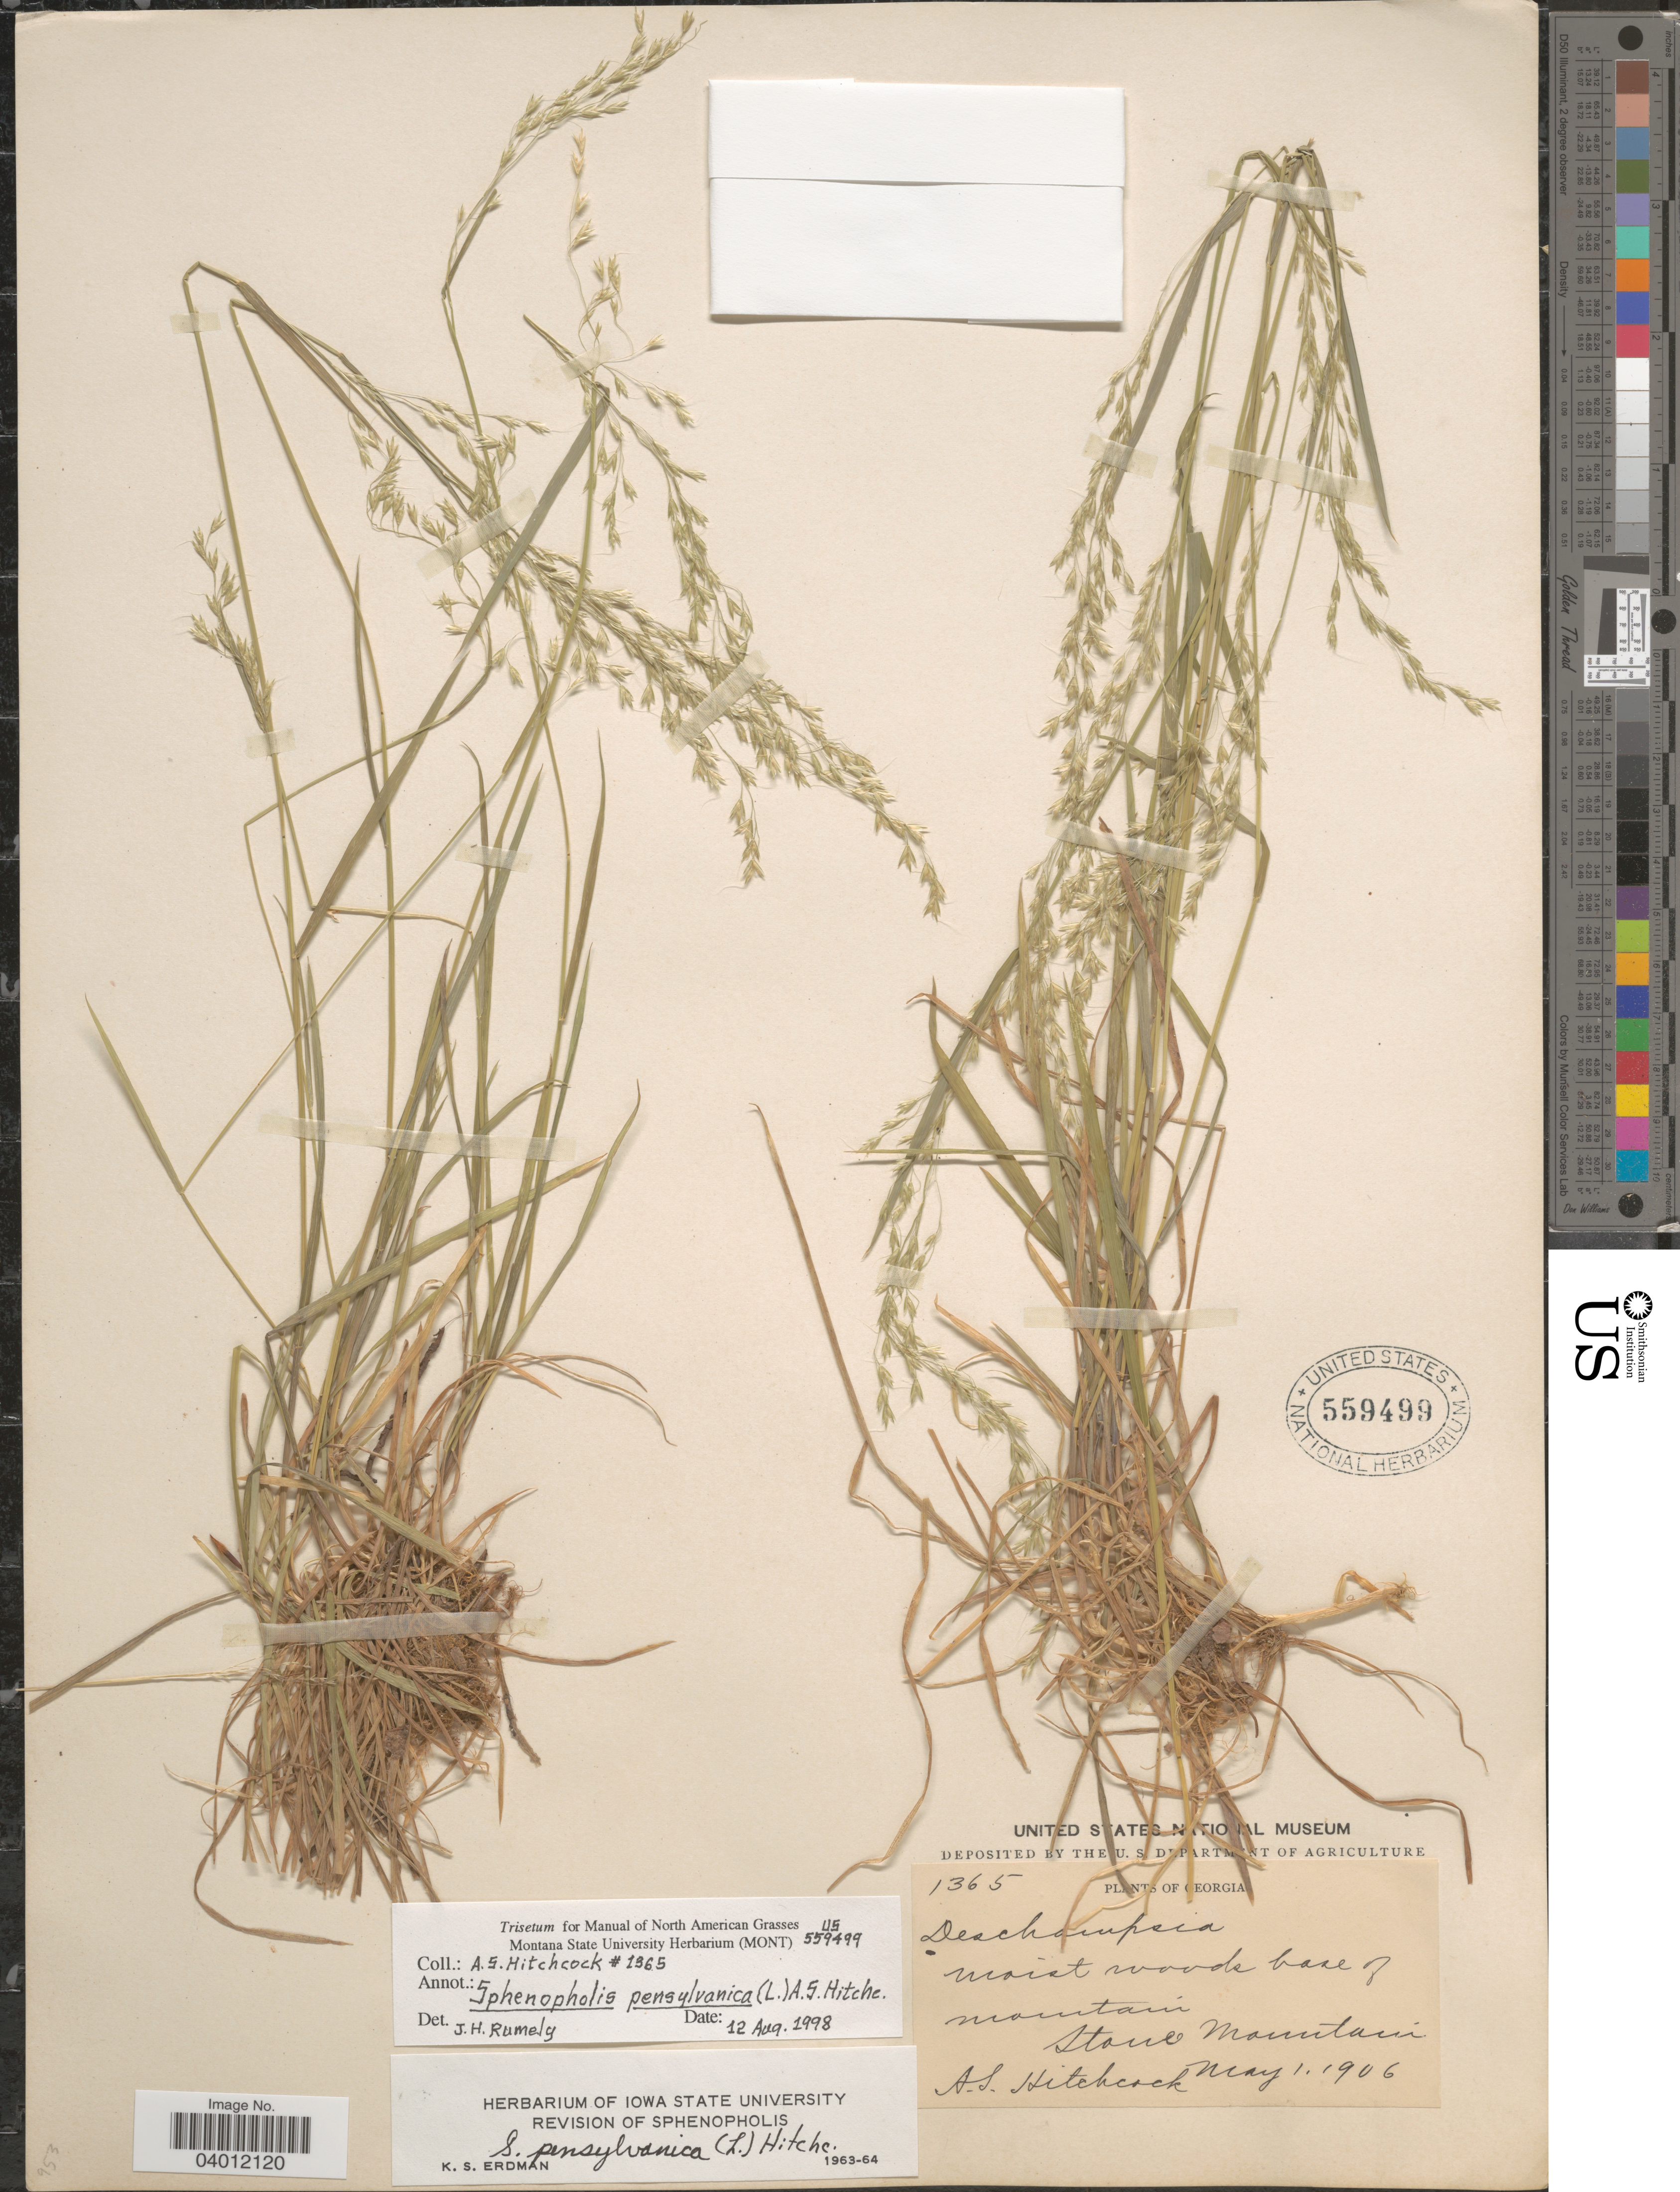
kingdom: Plantae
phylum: Tracheophyta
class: Liliopsida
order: Poales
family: Poaceae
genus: Sphenopholis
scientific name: Sphenopholis pensylvanica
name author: (L.) Hitchc.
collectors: A. S. Hitchcock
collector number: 1365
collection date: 1906-05-01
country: United States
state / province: Georgia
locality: Moist woods base of mountain. Stone Mountain.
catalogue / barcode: US 559499